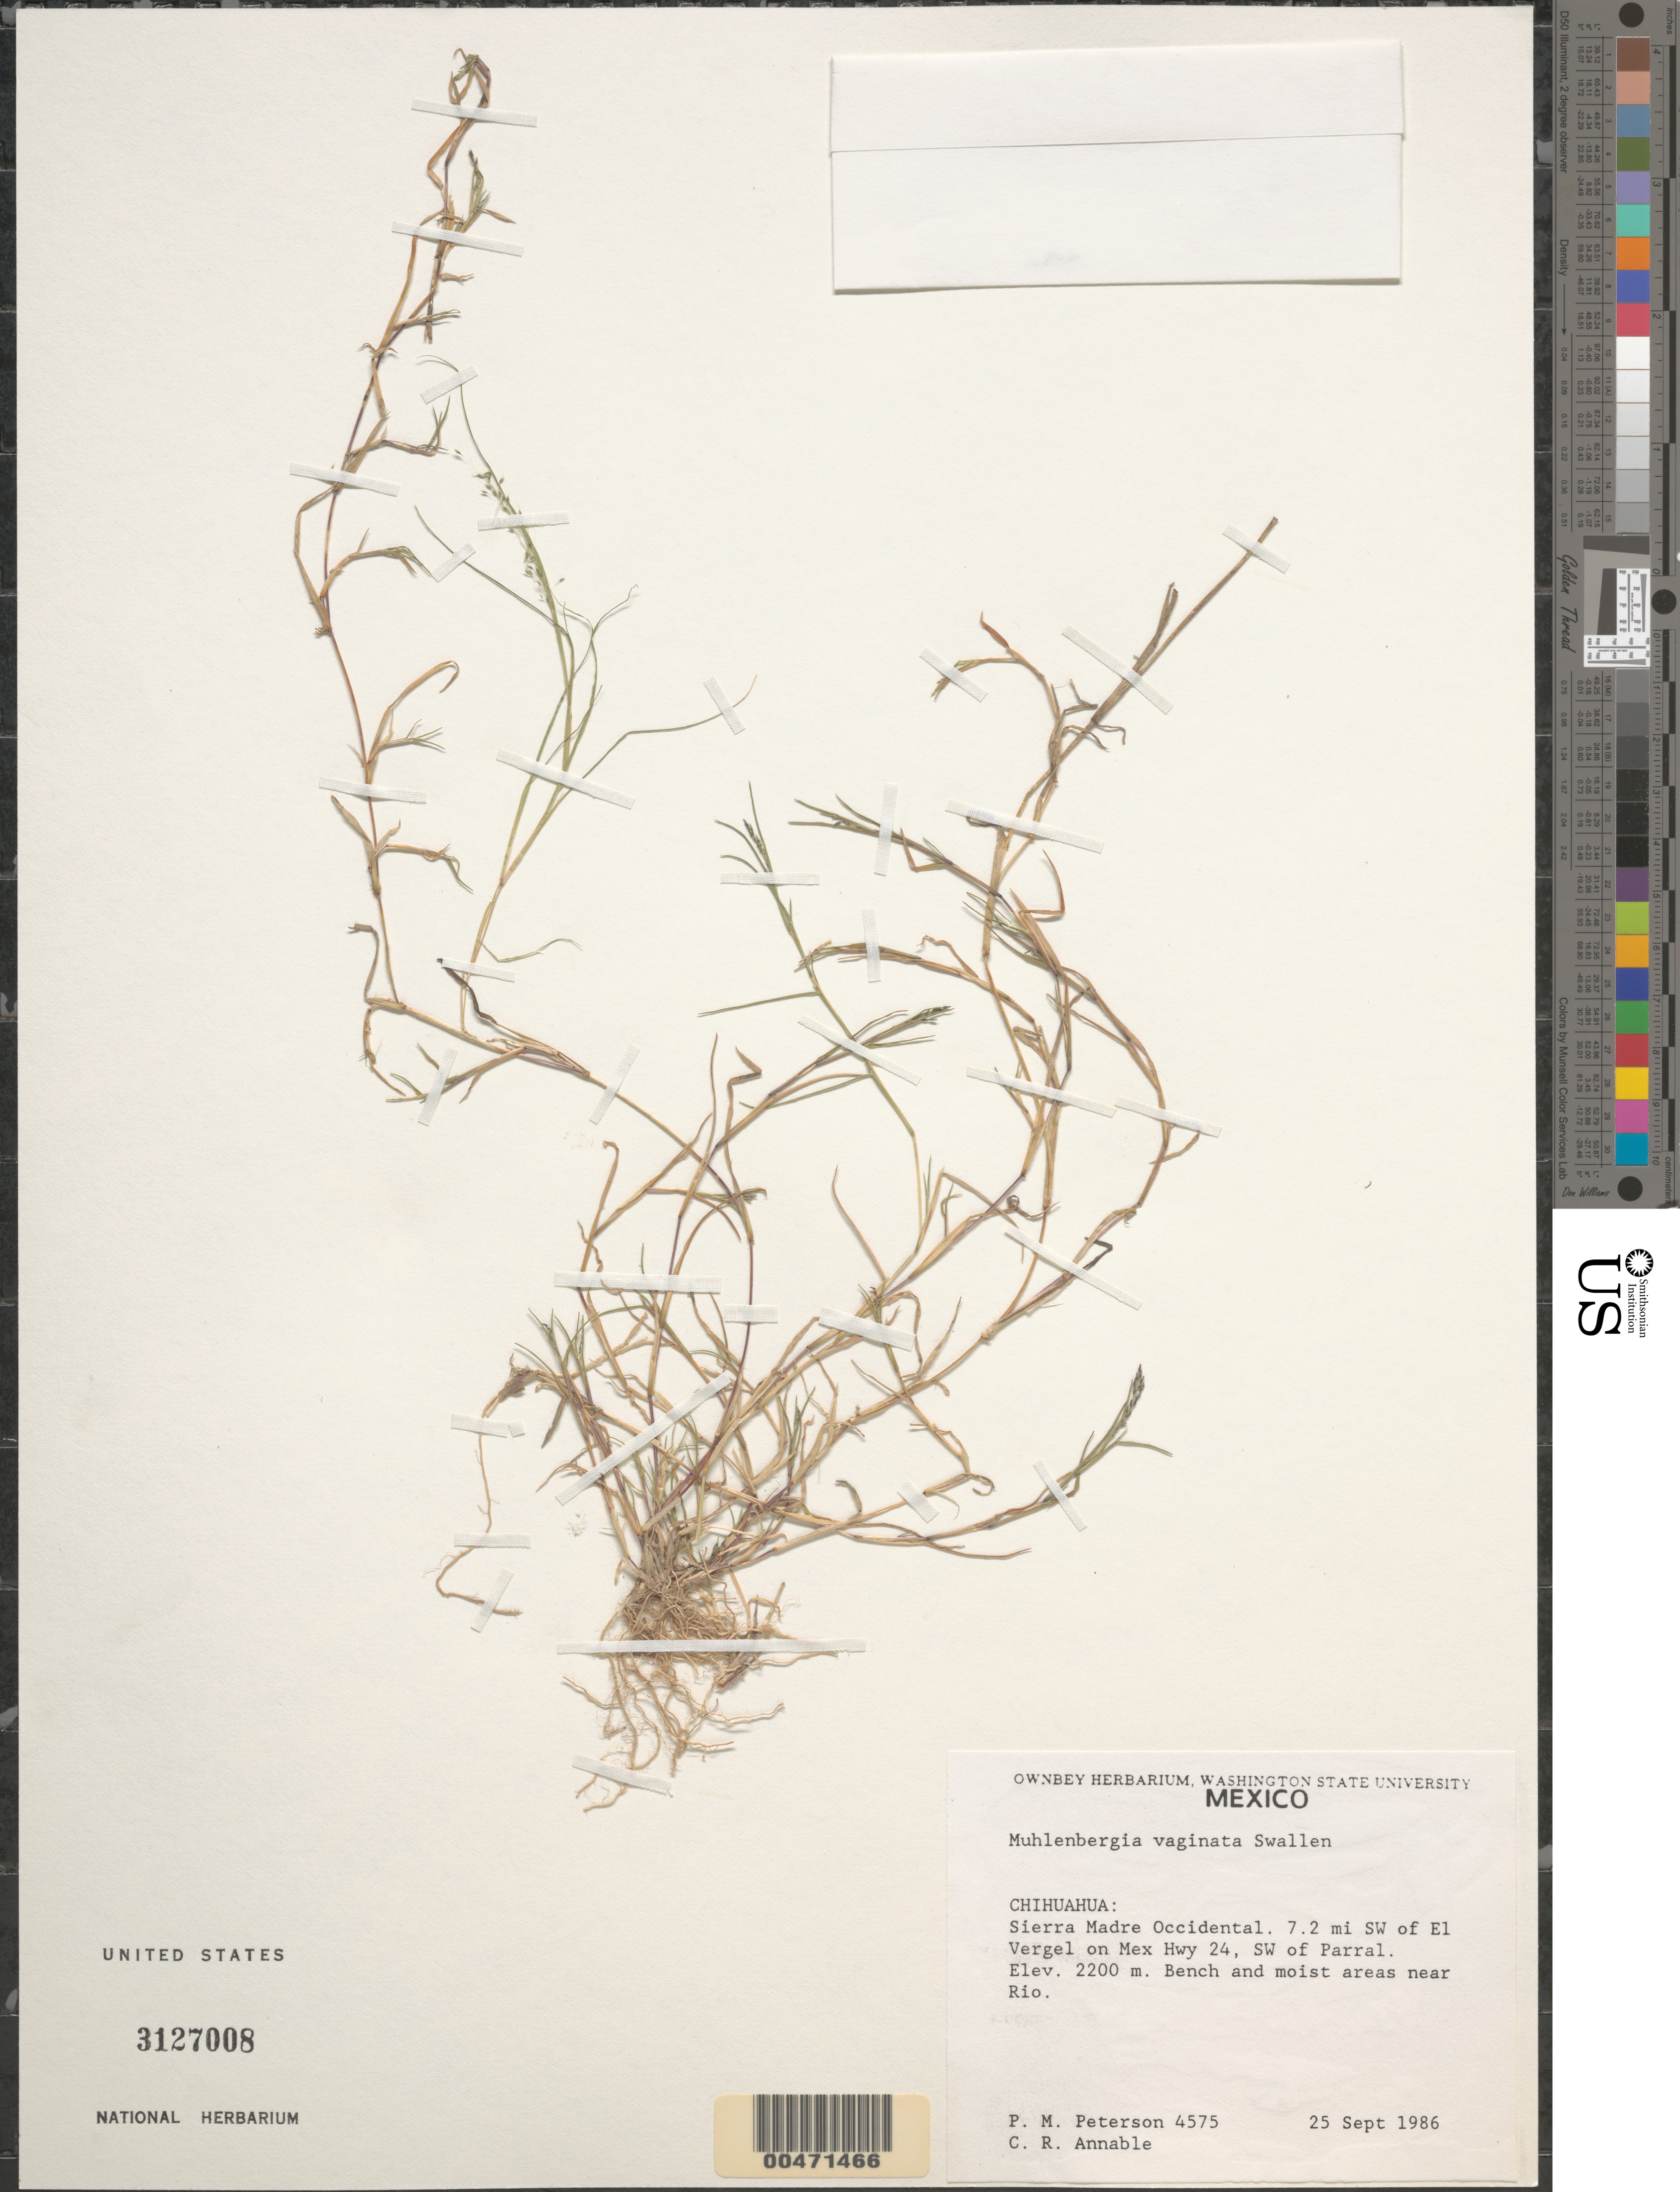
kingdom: Plantae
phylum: Tracheophyta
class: Liliopsida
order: Poales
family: Poaceae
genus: Muhlenbergia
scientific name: Muhlenbergia vaginata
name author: Swallen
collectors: P. M. Peterson & C. R. Annable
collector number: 04575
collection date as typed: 25 Sep 1986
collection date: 1986-09-25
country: Mexico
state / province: Chihuahua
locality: Sierra Madre Occidental, 7.2 miles SW of El Vergel on Hwy 24, SW of Parral.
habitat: Bench and moist areas near Rio.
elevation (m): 2200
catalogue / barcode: US 3127008